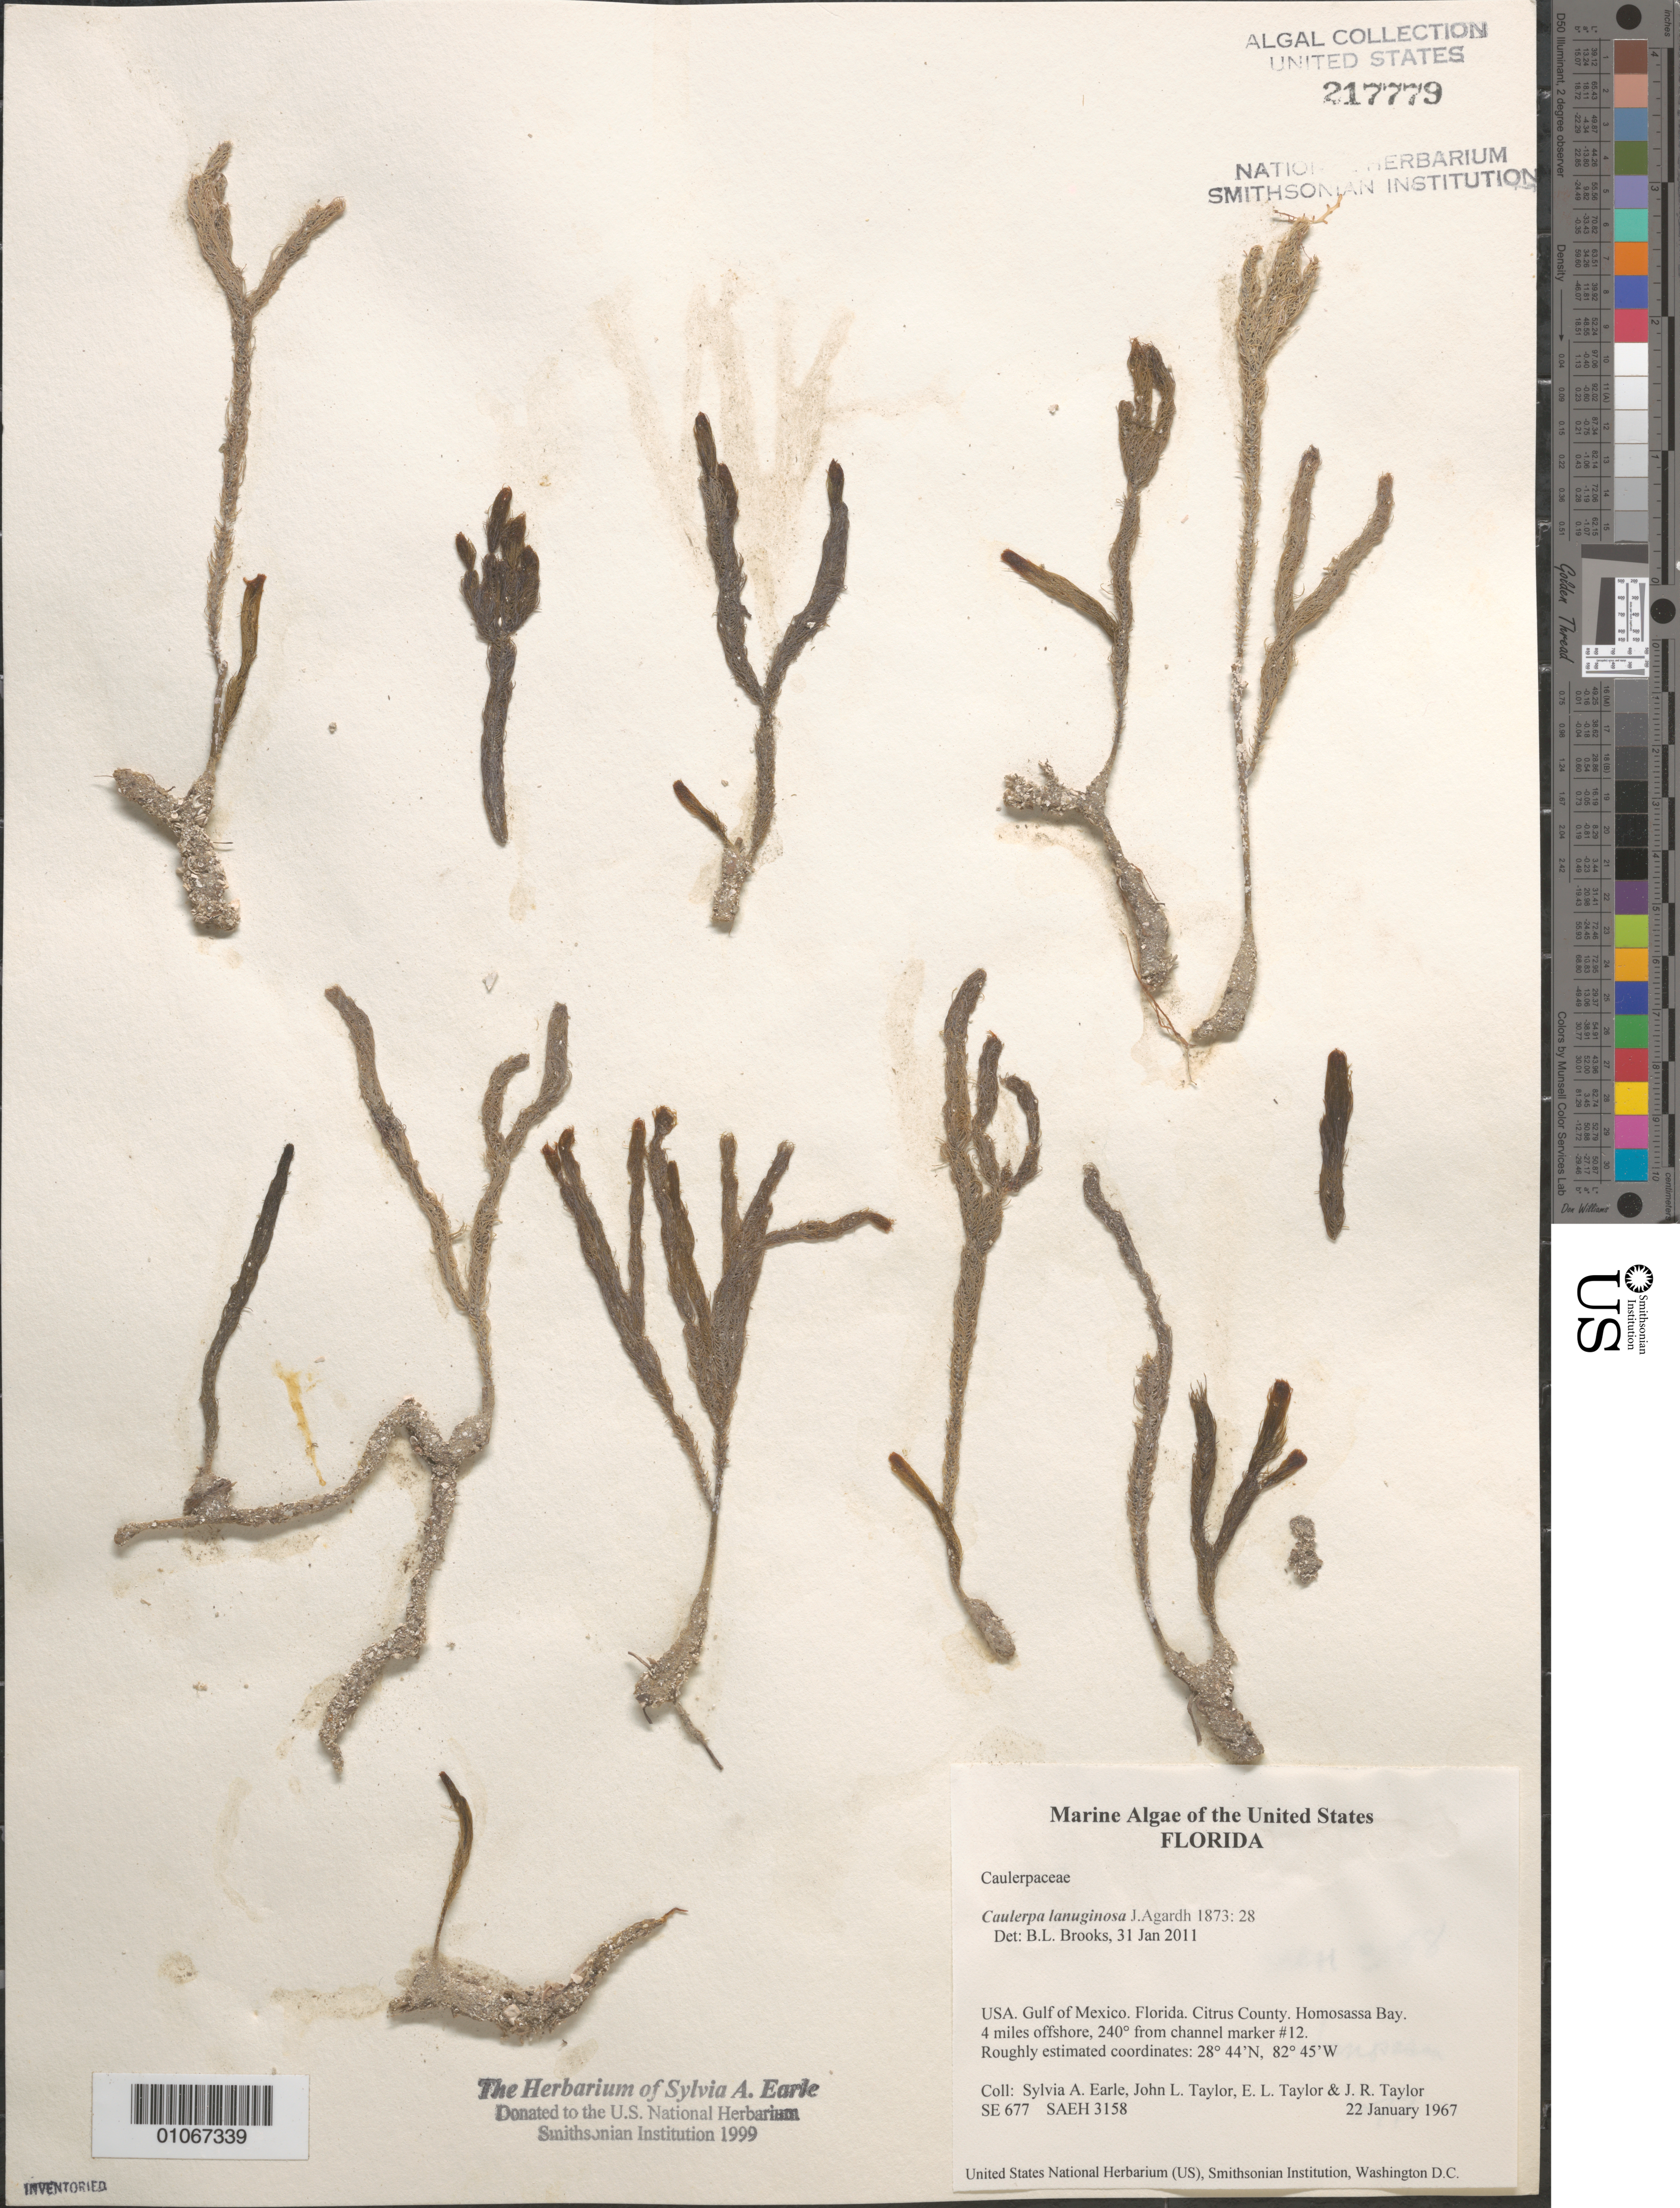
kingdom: Plantae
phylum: Chlorophyta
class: Ulvophyceae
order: Bryopsidales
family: Caulerpaceae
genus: Caulerpa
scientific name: Caulerpa lanuginosa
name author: J. Agardh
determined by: Brooks, B. L., (BOT), Smithsonian Institution - National Museum of Natural History (UNITED STATES)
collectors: S. A. Earle, J. L. Taylor, E. L. Taylor & J. R. Taylor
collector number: SE 677 & SAEH 3158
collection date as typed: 22 Jan 1967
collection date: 1967-01-22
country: United States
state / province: Florida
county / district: Citrus County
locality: Gulf of Mexico, Homosassa Bay, 4 miles offshore, 240 degrees from channel marker #12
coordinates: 28 44'N, 82 45'W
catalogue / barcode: US 217779